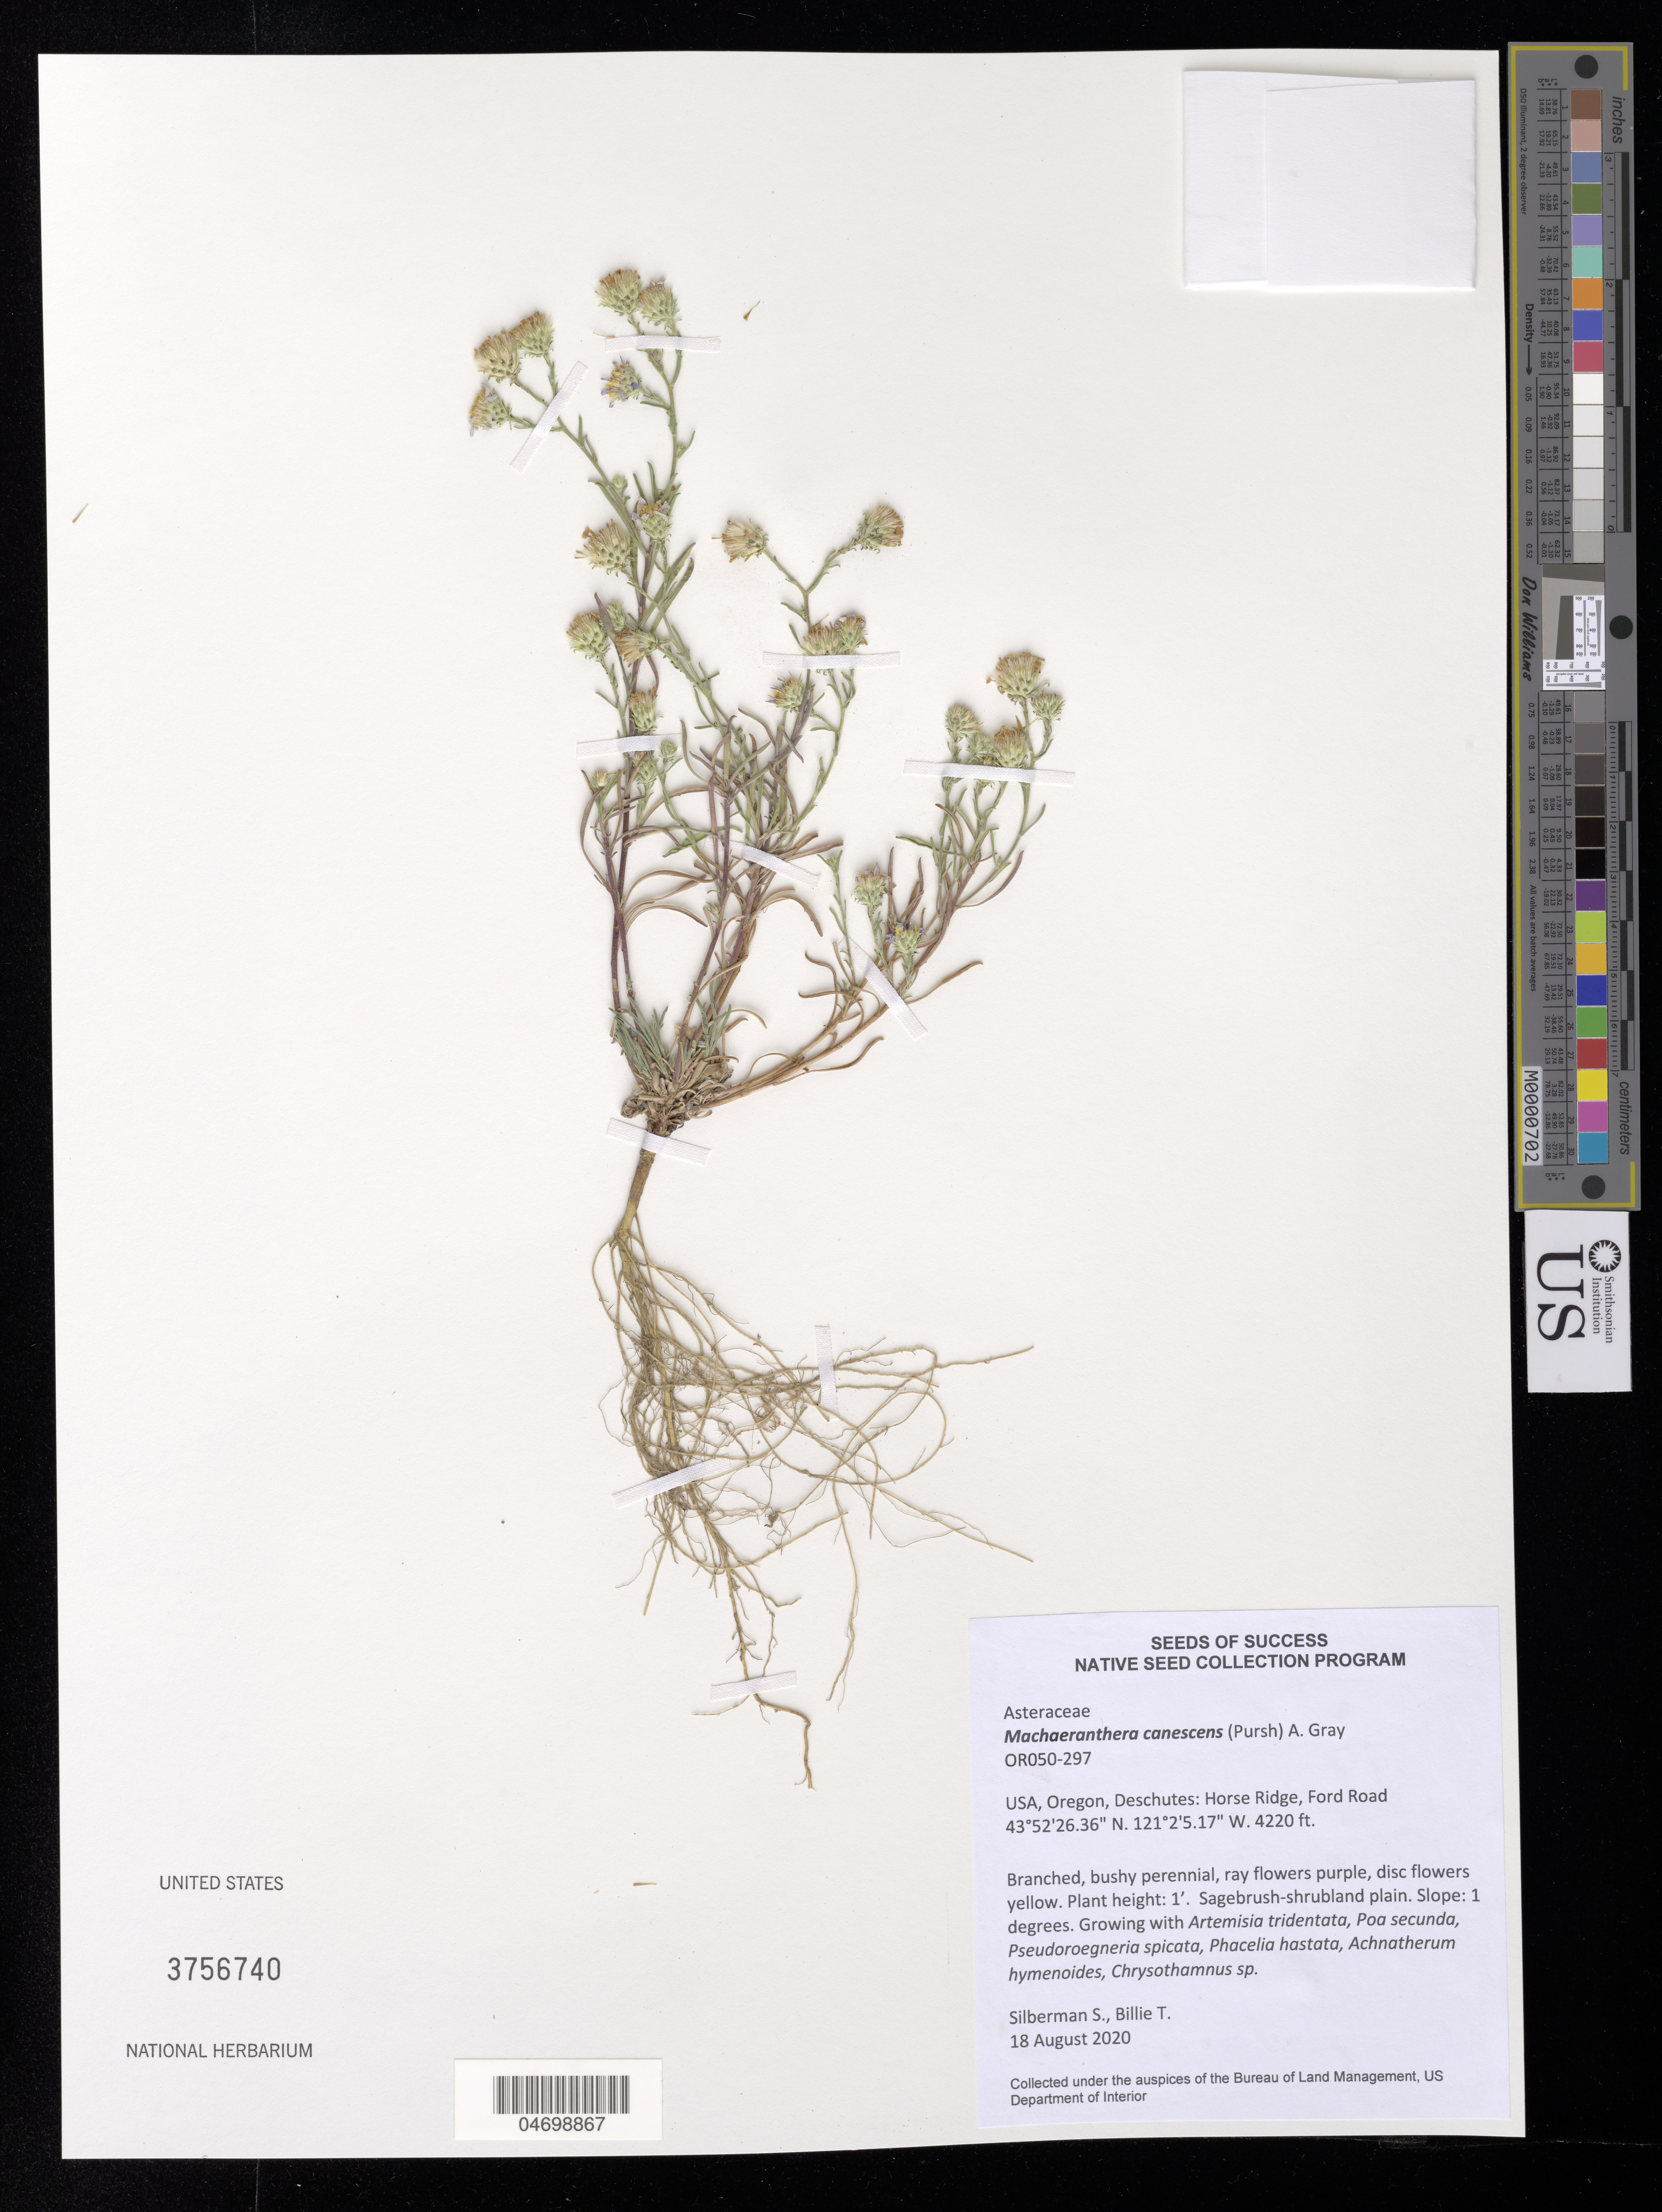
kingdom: Plantae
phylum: Tracheophyta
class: Magnoliopsida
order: Asterales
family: Asteraceae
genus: Machaeranthera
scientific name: Machaeranthera canescens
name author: (Pursh) A. Gray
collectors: S. Silberman & T. Billie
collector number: OR050-297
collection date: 2020-08-18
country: United States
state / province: Oregon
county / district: Deschutes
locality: Horse Ridge, Ford Road.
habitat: Sagerbrush-shrubland. With Poa secunda, Artemisia tridentata, Phacelia hastata, etc.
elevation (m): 1286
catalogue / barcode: US 3756740